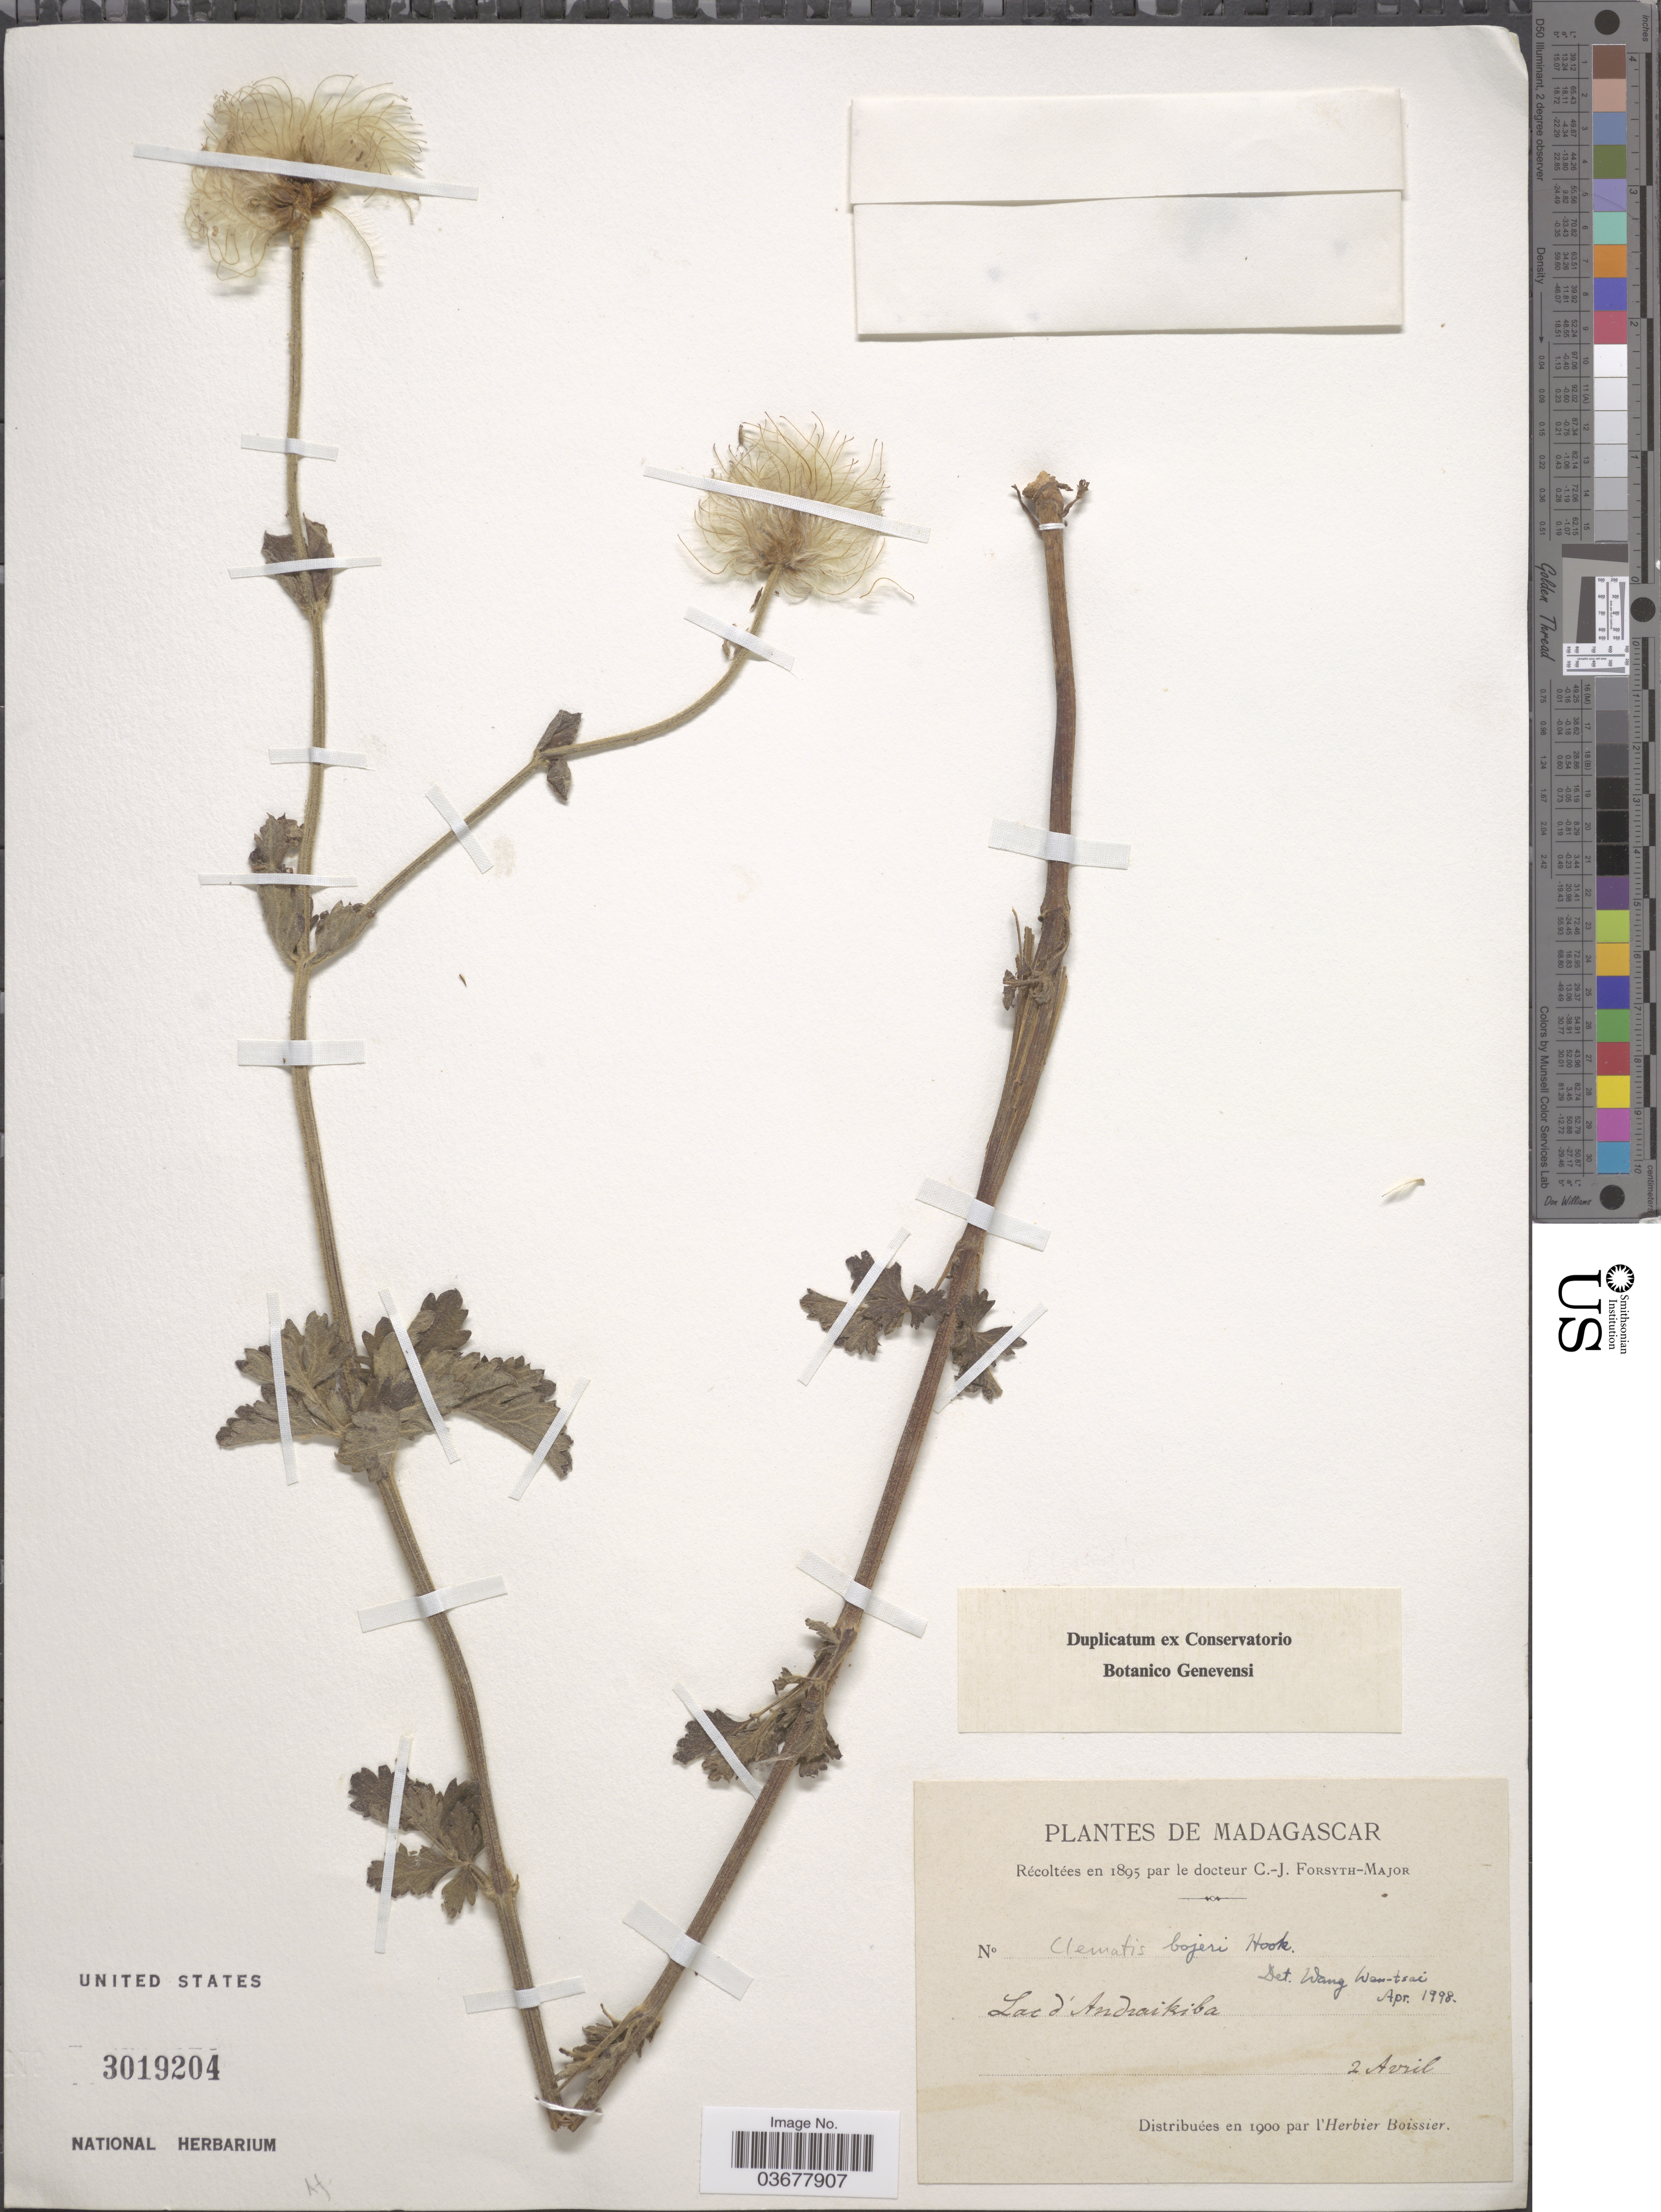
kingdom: Plantae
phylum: Tracheophyta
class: Magnoliopsida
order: Ranunculales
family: Ranunculaceae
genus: Clematis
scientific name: Clematis bojeri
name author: Hook.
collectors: C. I. Forsyth-Major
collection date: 1895-04-02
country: Madagascar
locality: Lac d'Andraikiba.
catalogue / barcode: US 3019204